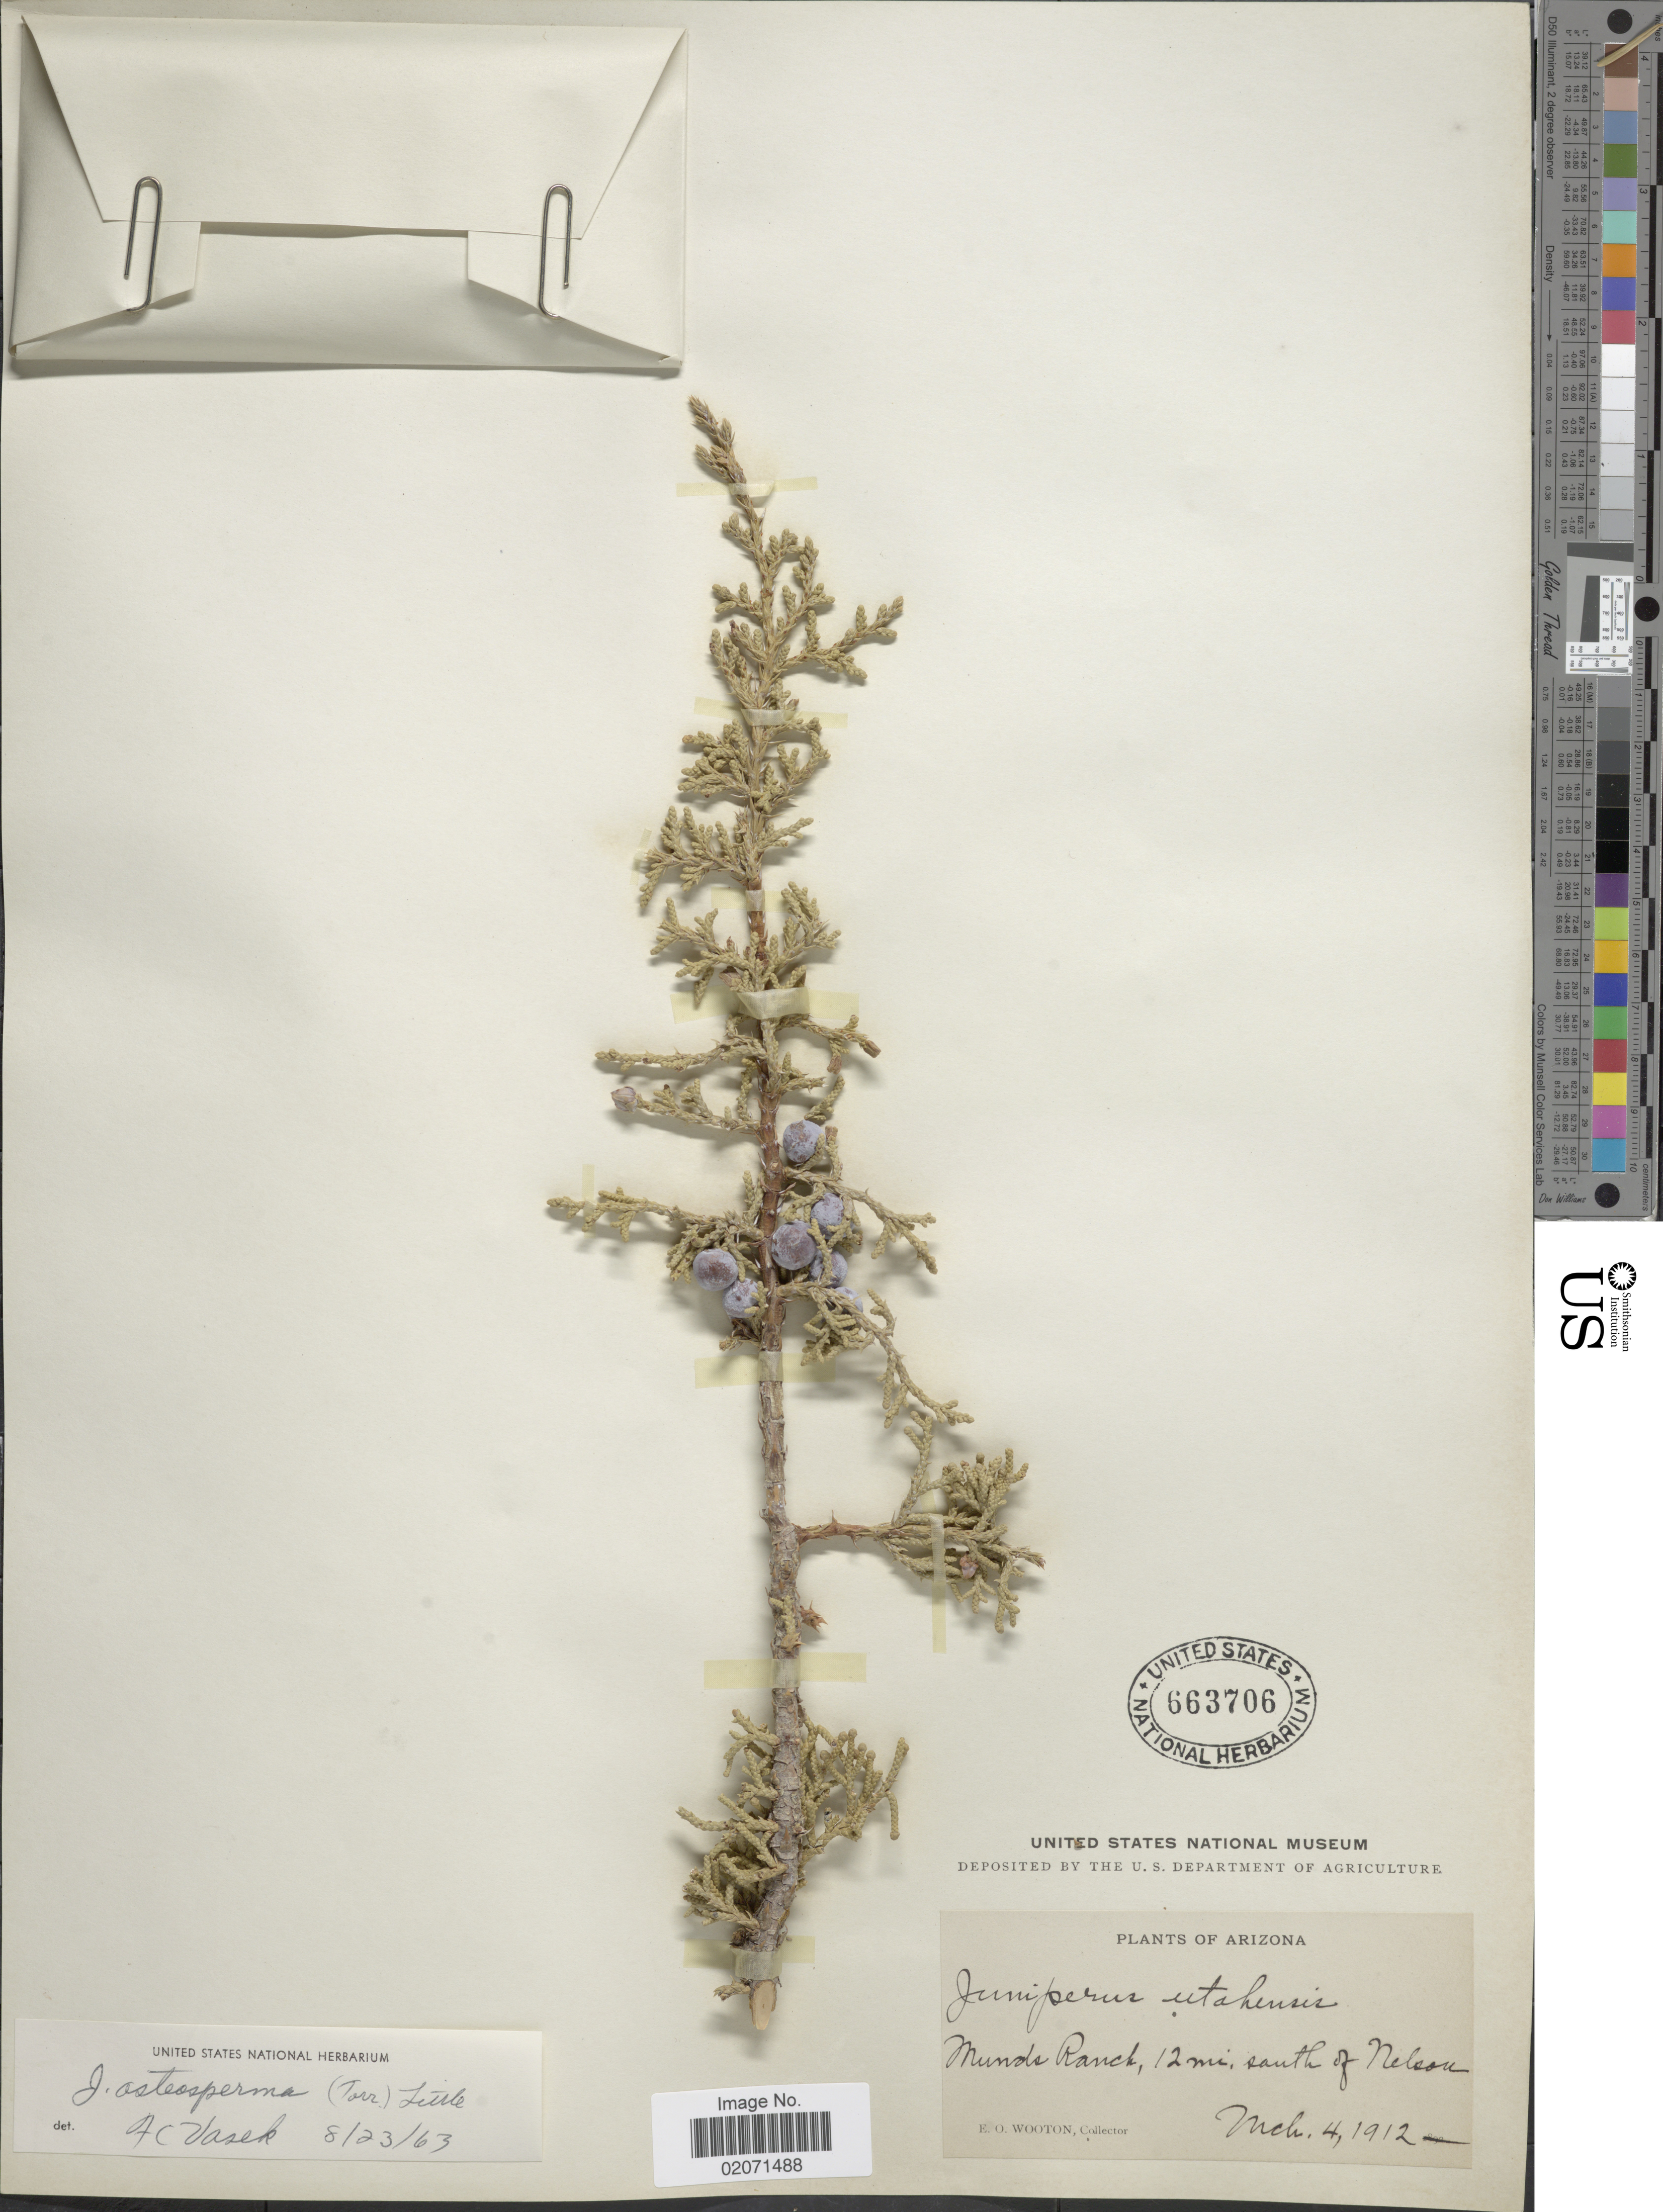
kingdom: Plantae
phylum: Tracheophyta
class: Pinopsida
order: Pinales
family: Cupressaceae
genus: Juniperus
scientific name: Juniperus osteosperma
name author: (Torr.) Little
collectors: E. O. Wooton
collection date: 1912-03-04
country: United States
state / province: Arizona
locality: Munds Ranch, 12 mi. south of Nelson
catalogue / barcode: US 663706